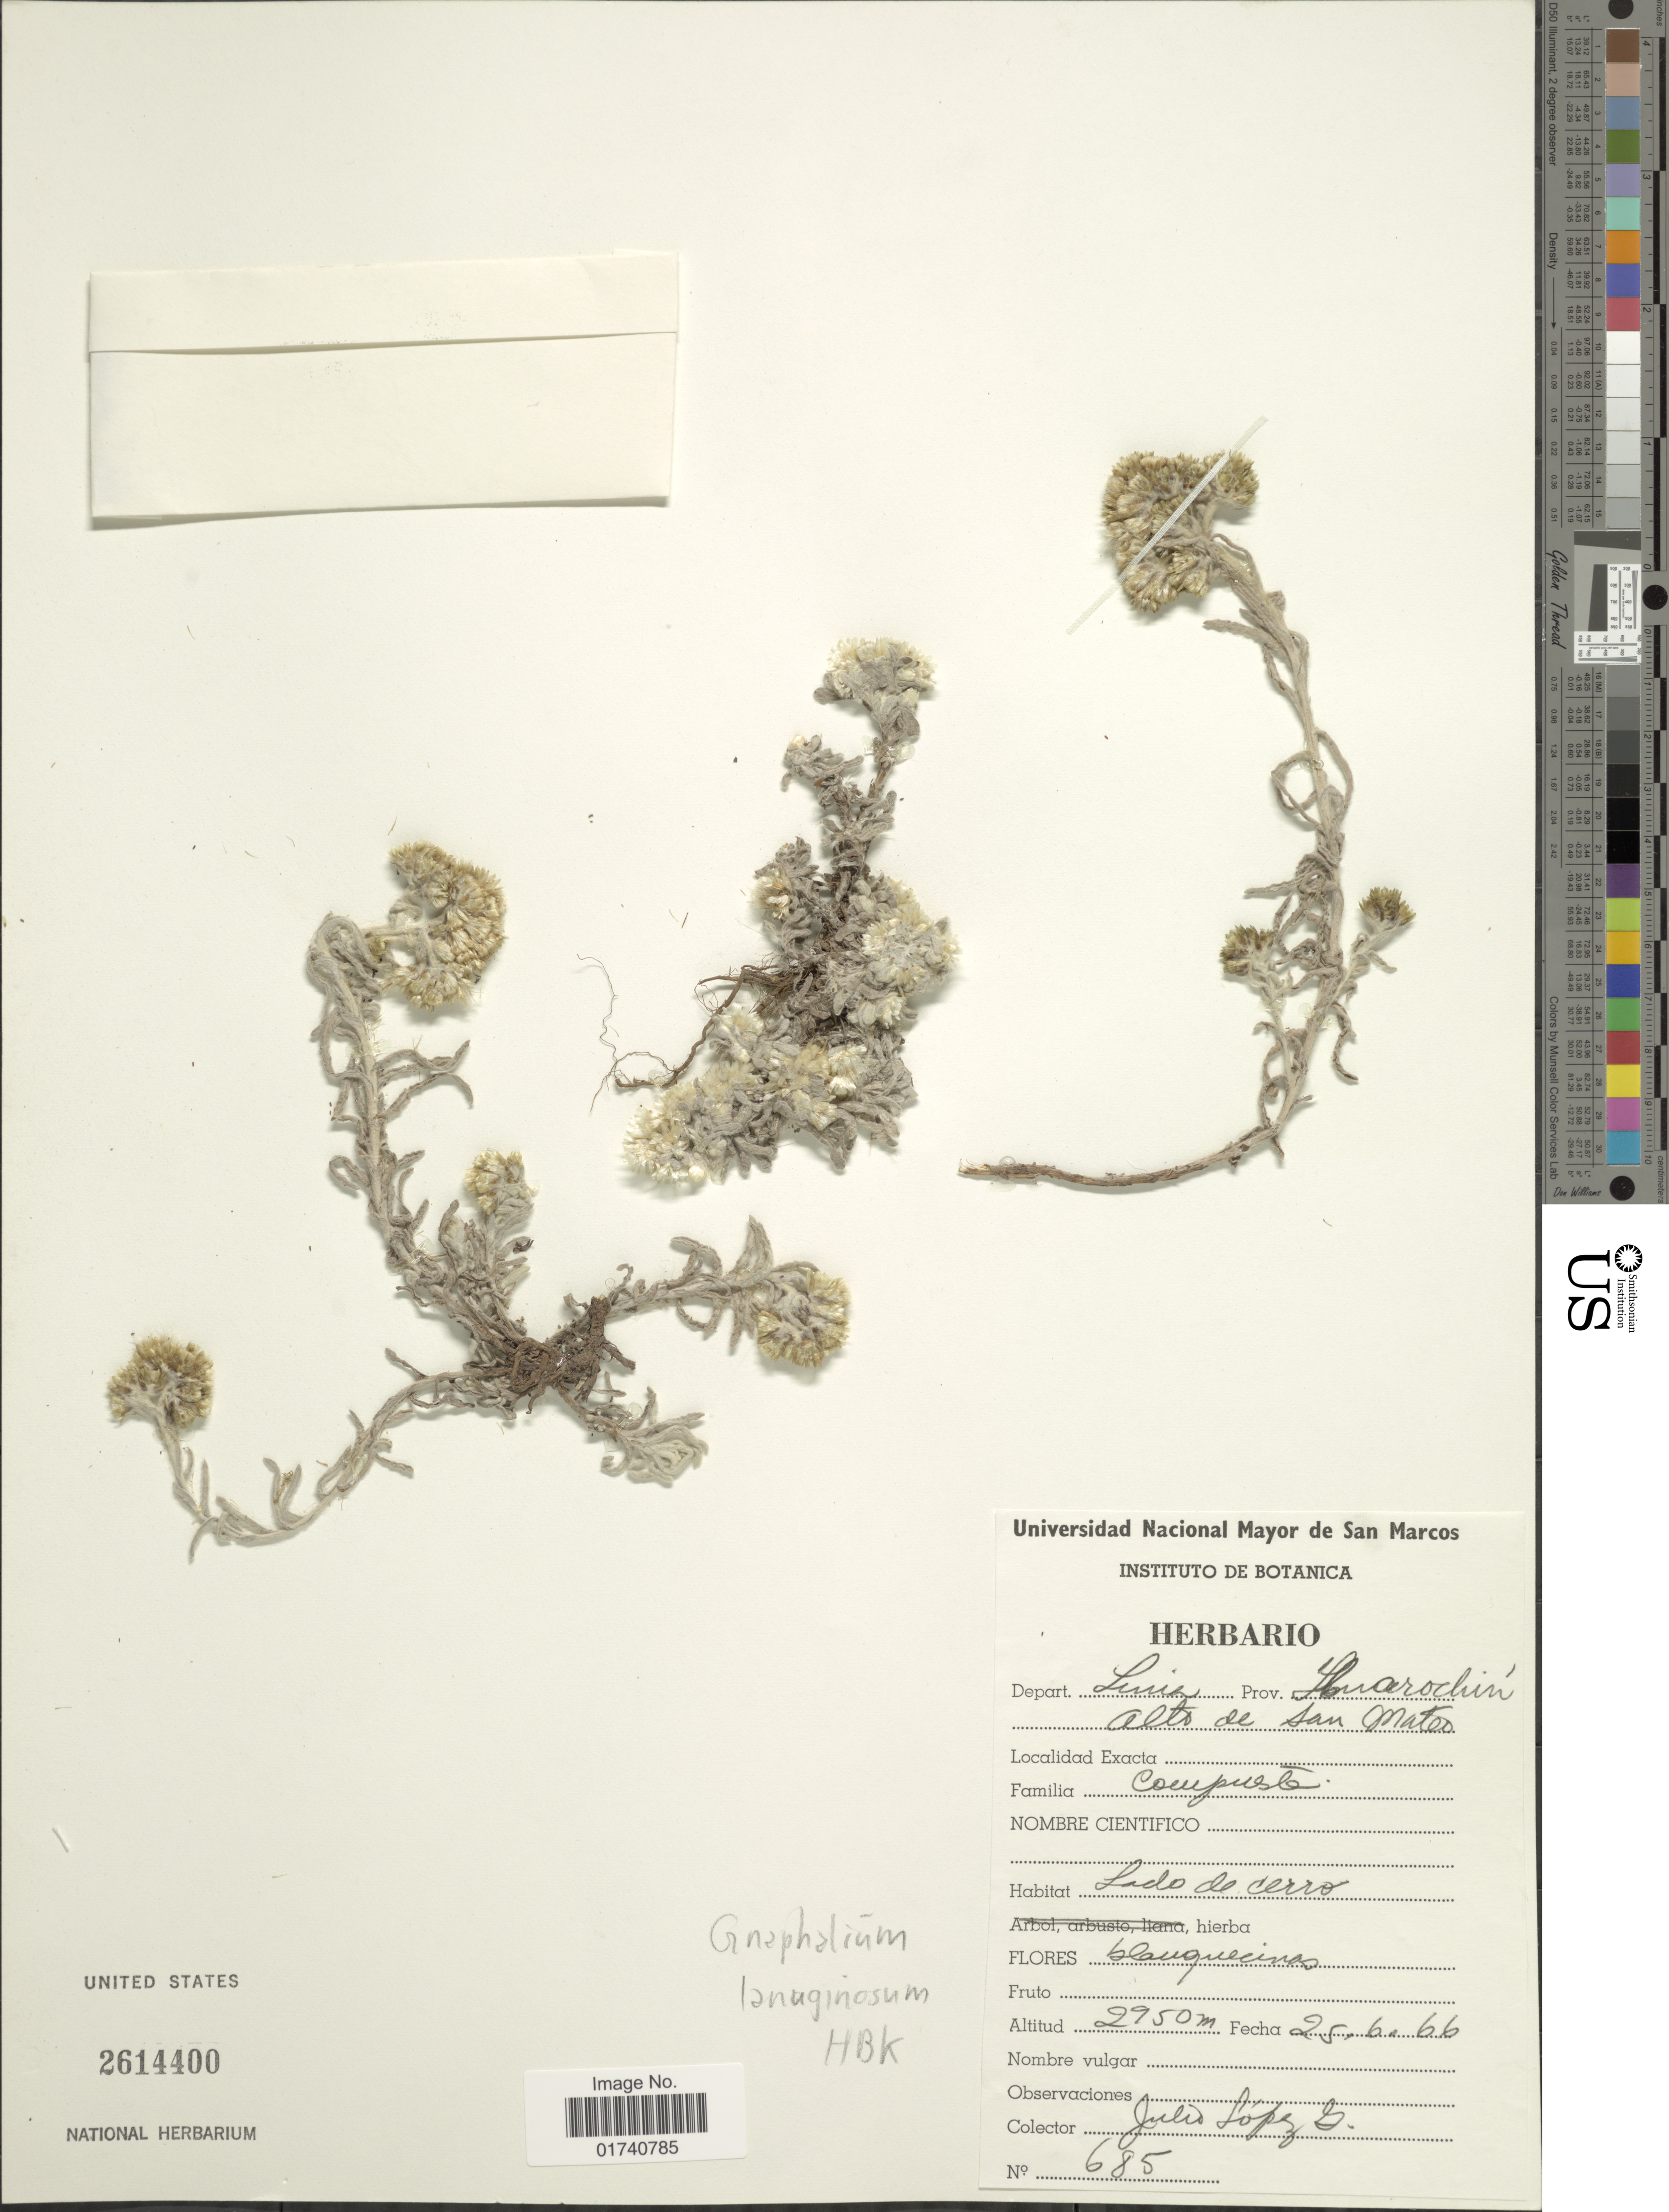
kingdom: Plantae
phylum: Tracheophyta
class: Magnoliopsida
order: Asterales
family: Asteraceae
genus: Pseudognaphalium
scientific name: Pseudognaphalium lanuginosum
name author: (Kunth) Anderb.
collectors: J. López G.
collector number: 685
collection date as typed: Transcribed d/m/y: 25/6/66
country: Peru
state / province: Lima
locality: Depart. Lima. Prov. Huarochin Alto de San Mateo. Lado de cerro.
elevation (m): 2950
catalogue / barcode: US 2614400